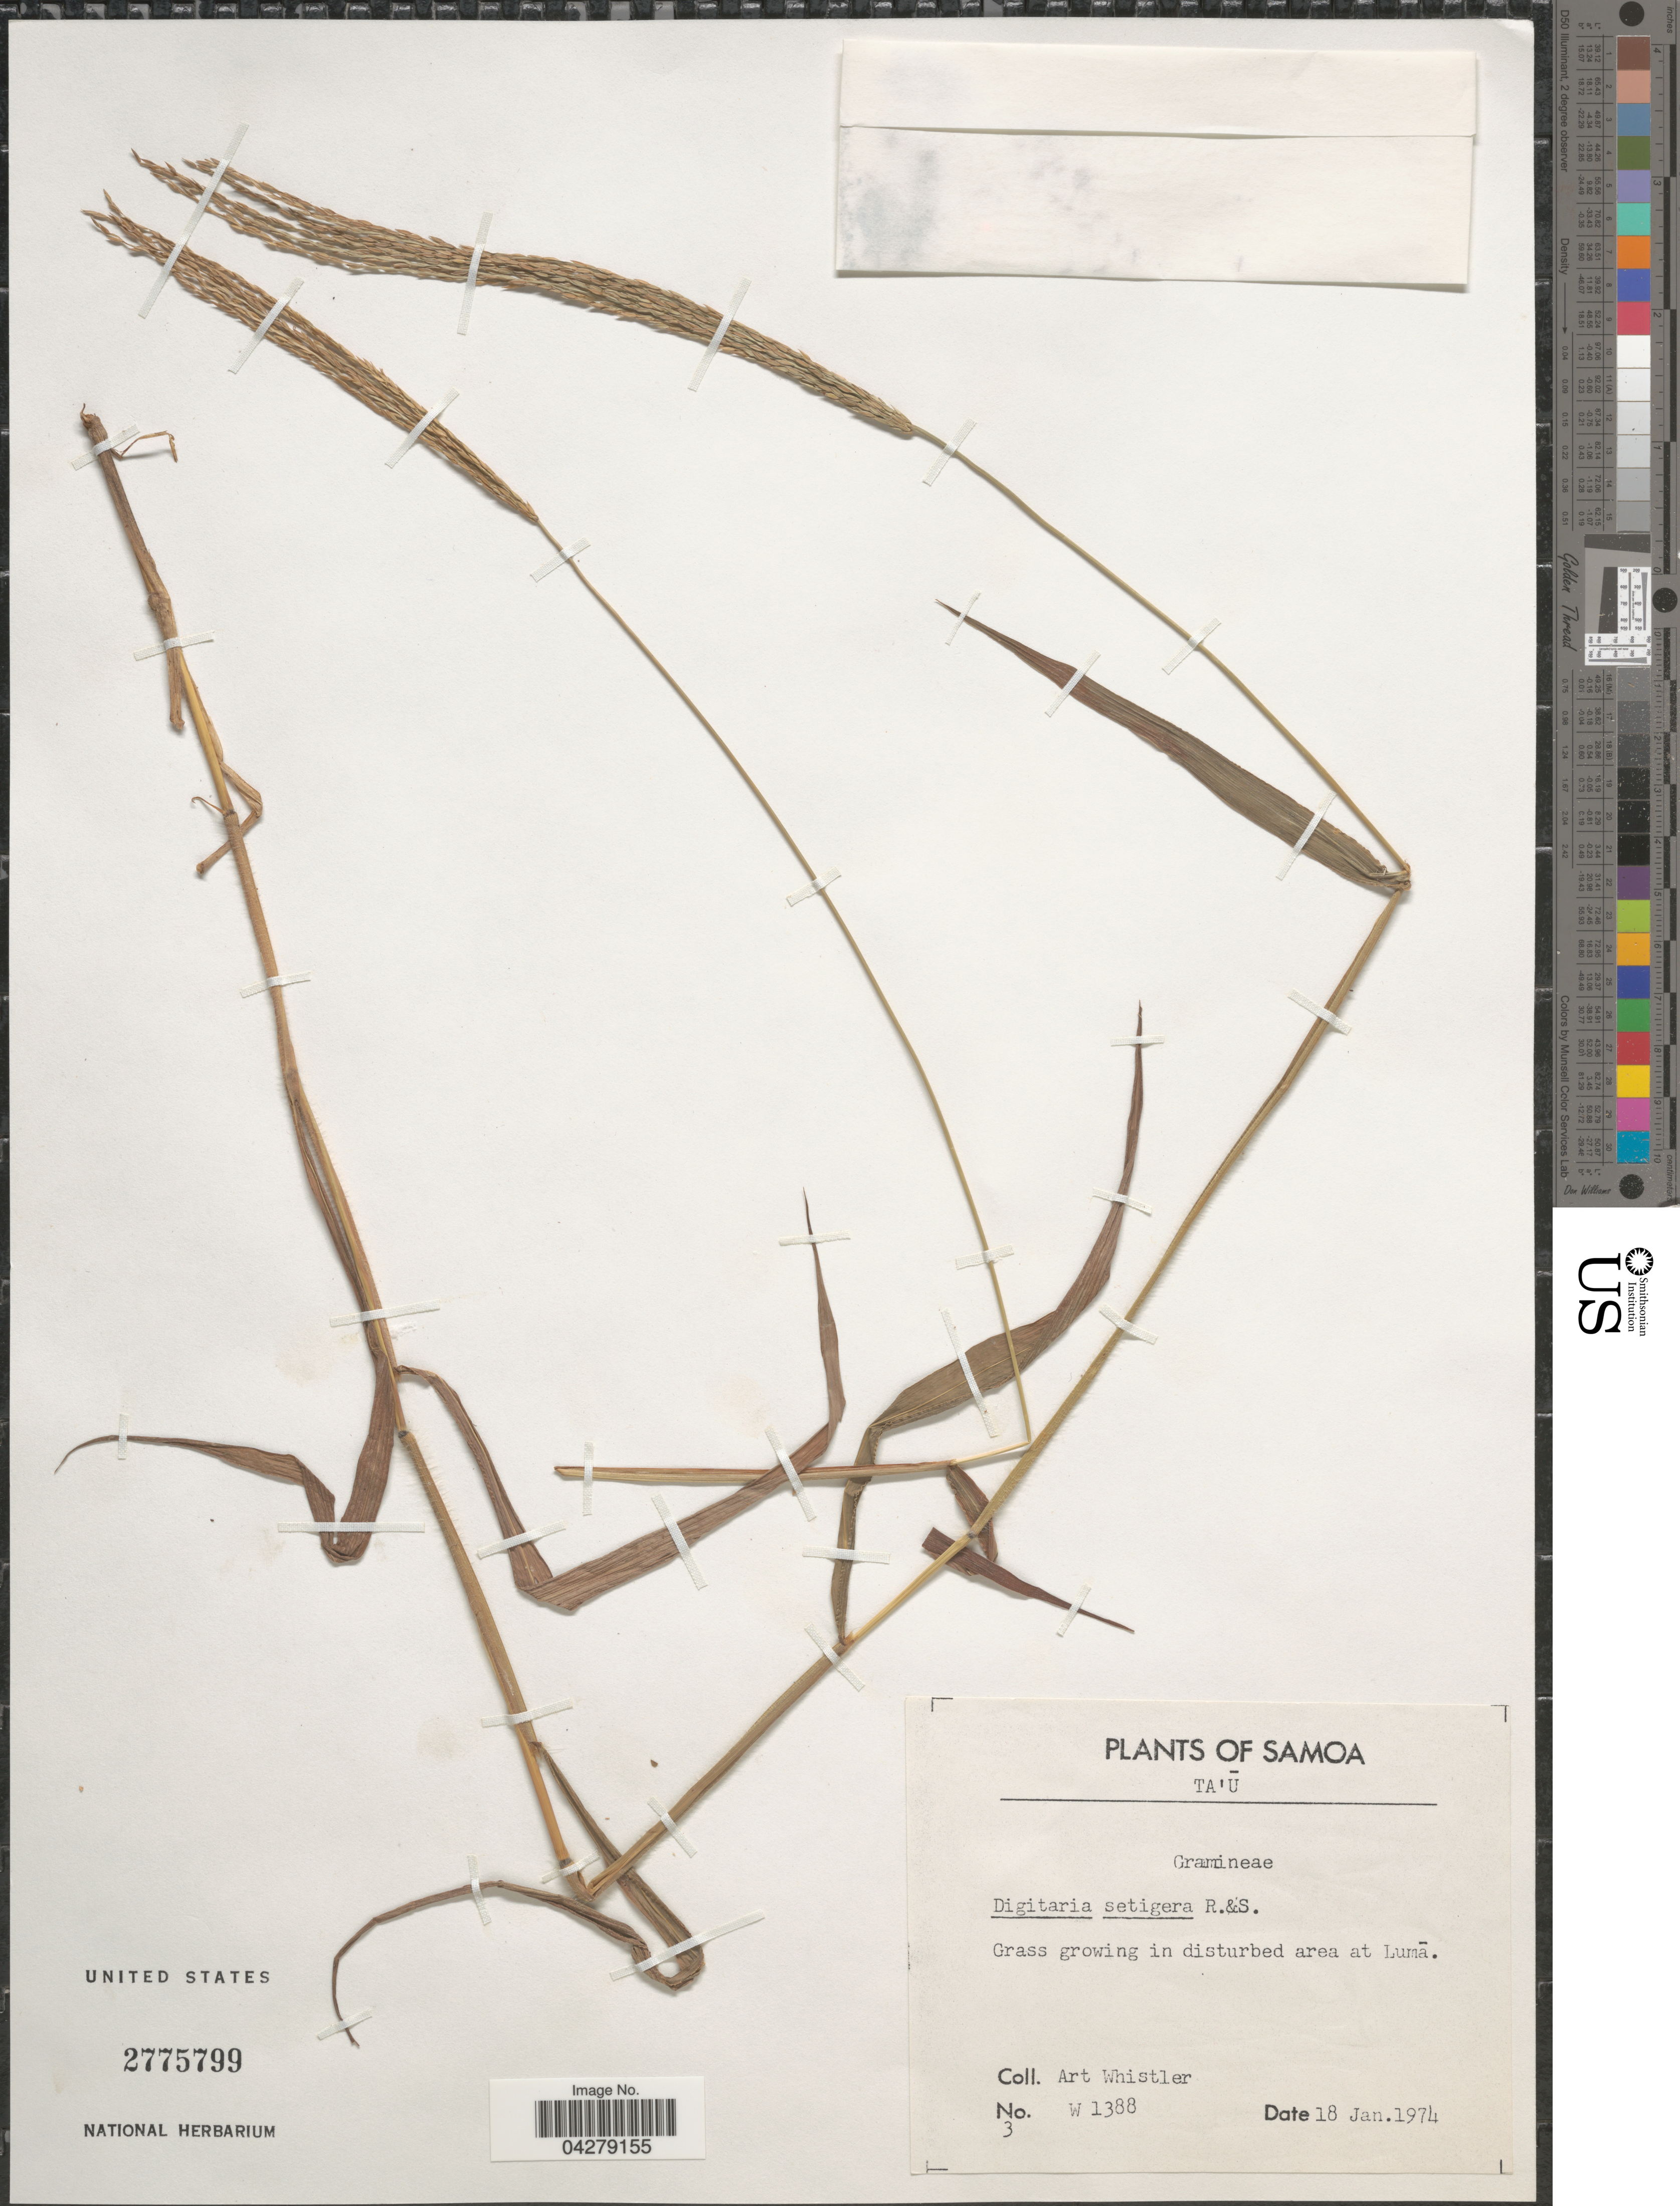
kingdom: Plantae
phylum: Tracheophyta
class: Liliopsida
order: Poales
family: Poaceae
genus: Digitaria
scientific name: Digitaria setigera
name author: Roth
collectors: A. Whistler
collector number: W1388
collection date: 1974-01-18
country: American Samoa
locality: Ta'ū. Grass growing in disturbed area at Lumā.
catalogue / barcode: US 2775799